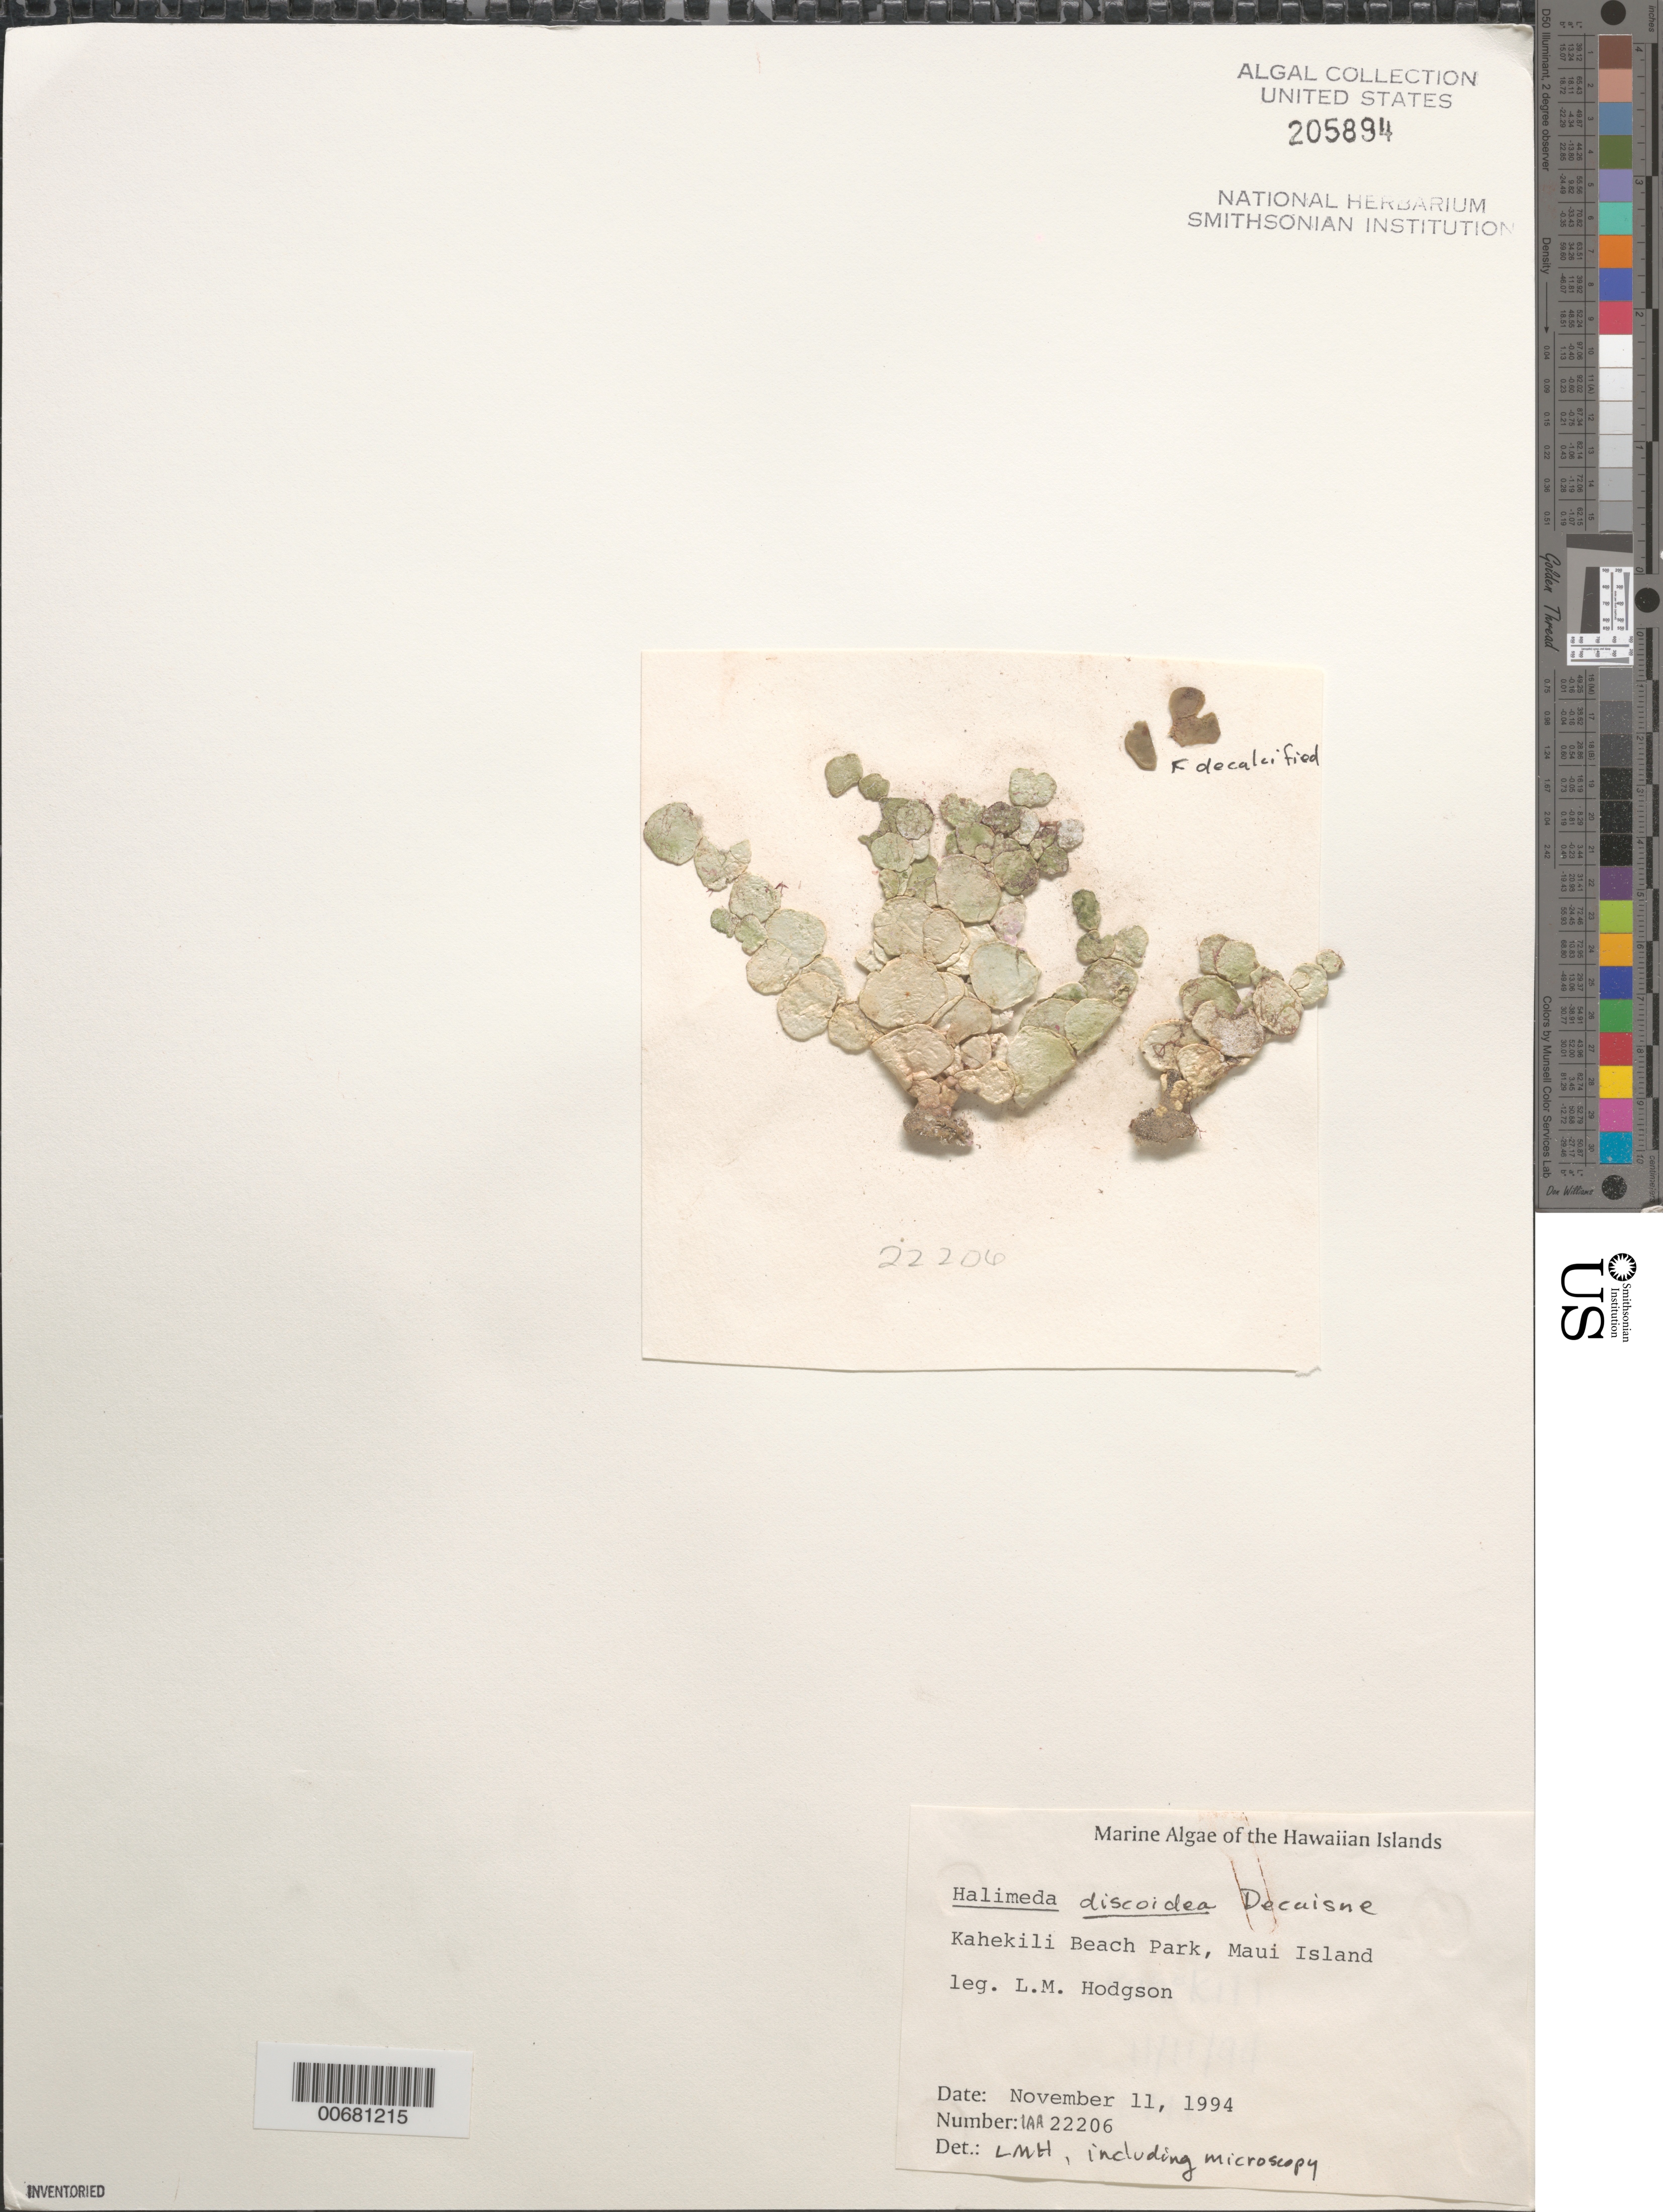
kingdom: Plantae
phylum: Chlorophyta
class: Ulvophyceae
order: Bryopsidales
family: Halimedaceae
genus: Halimeda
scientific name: Halimeda discoidea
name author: Decne.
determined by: Hodgson, L. M.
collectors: L. M. Hodgson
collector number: IAA 22206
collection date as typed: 11 Nov 1994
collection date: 1994-11-11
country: United States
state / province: Hawaii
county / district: Maui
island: Maui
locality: Kahekili Beach Park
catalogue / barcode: US 205894